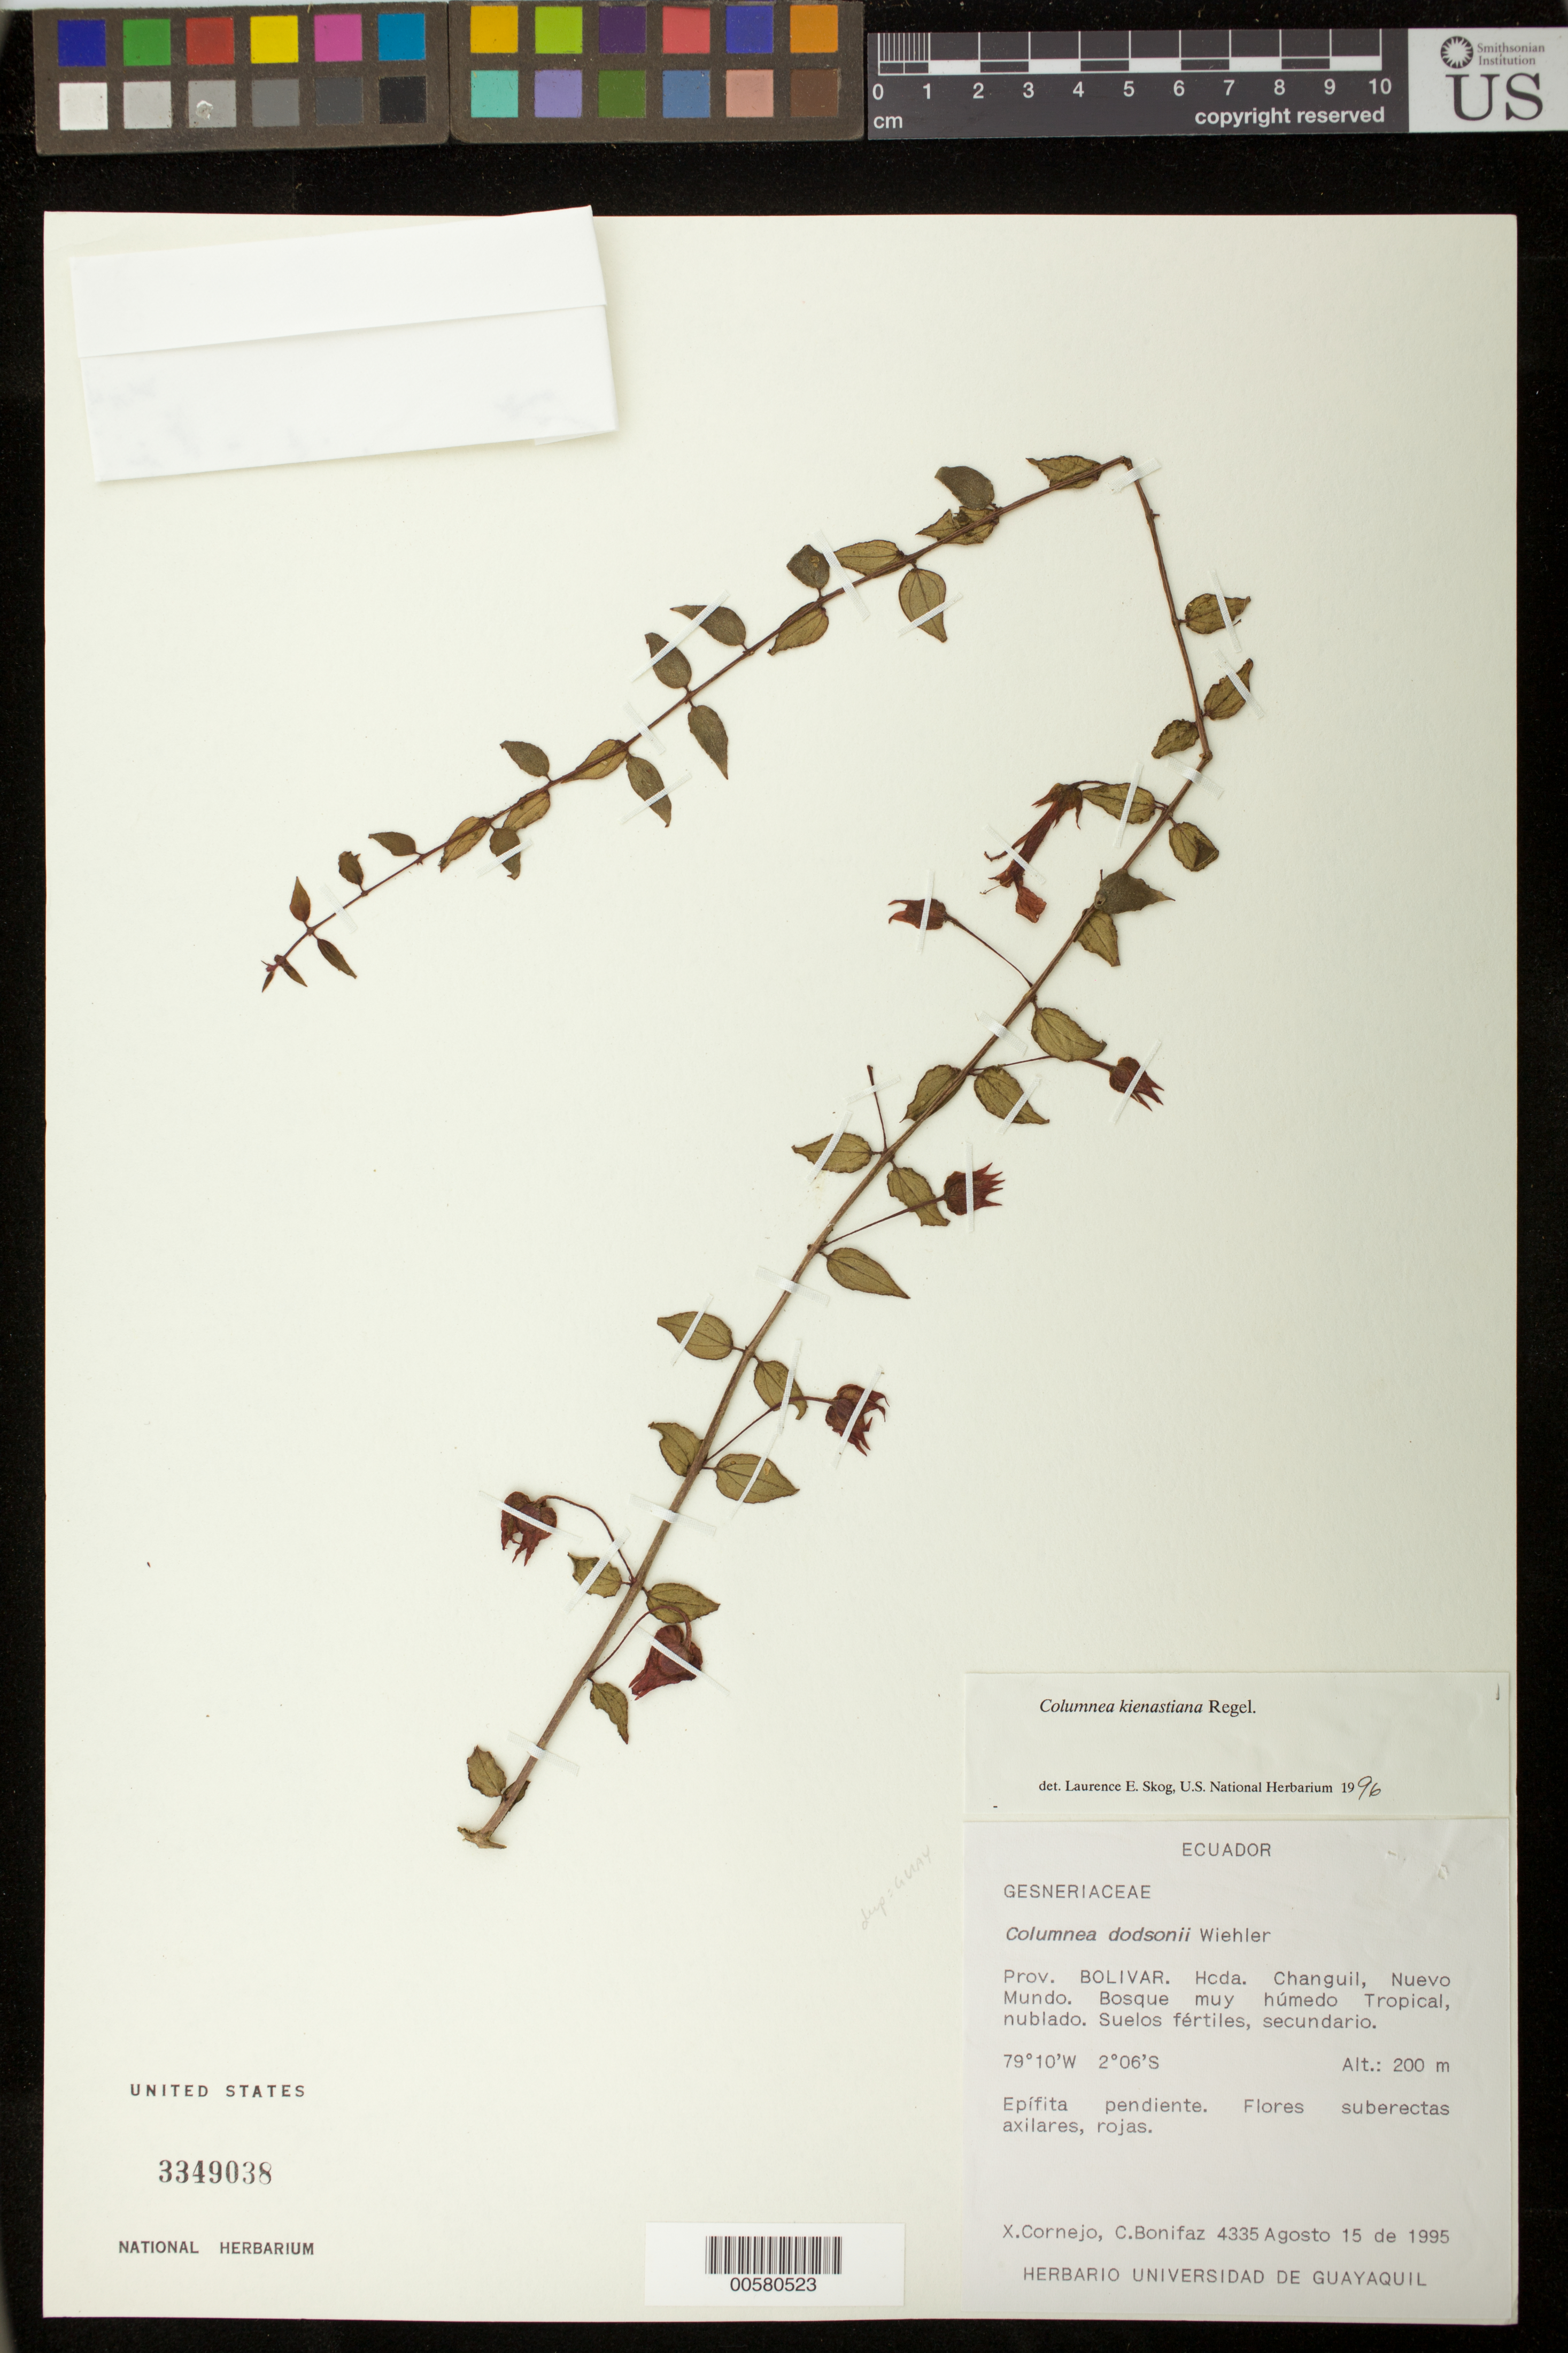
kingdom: Plantae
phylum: Tracheophyta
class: Magnoliopsida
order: Lamiales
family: Gesneriaceae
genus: Columnea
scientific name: Columnea kienastiana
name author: Regel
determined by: Skog, Laurence E.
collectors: X. F. Cornejo & C. Bonifaz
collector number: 4335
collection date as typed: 15 Aug 1995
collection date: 1995-08-15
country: Ecuador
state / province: Bolivar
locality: Hcda. Changuil, Nuevo Mundo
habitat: Bosque muy húmedo tropical, nublado; suelos fértiles, secundario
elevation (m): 200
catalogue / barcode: US 3349038